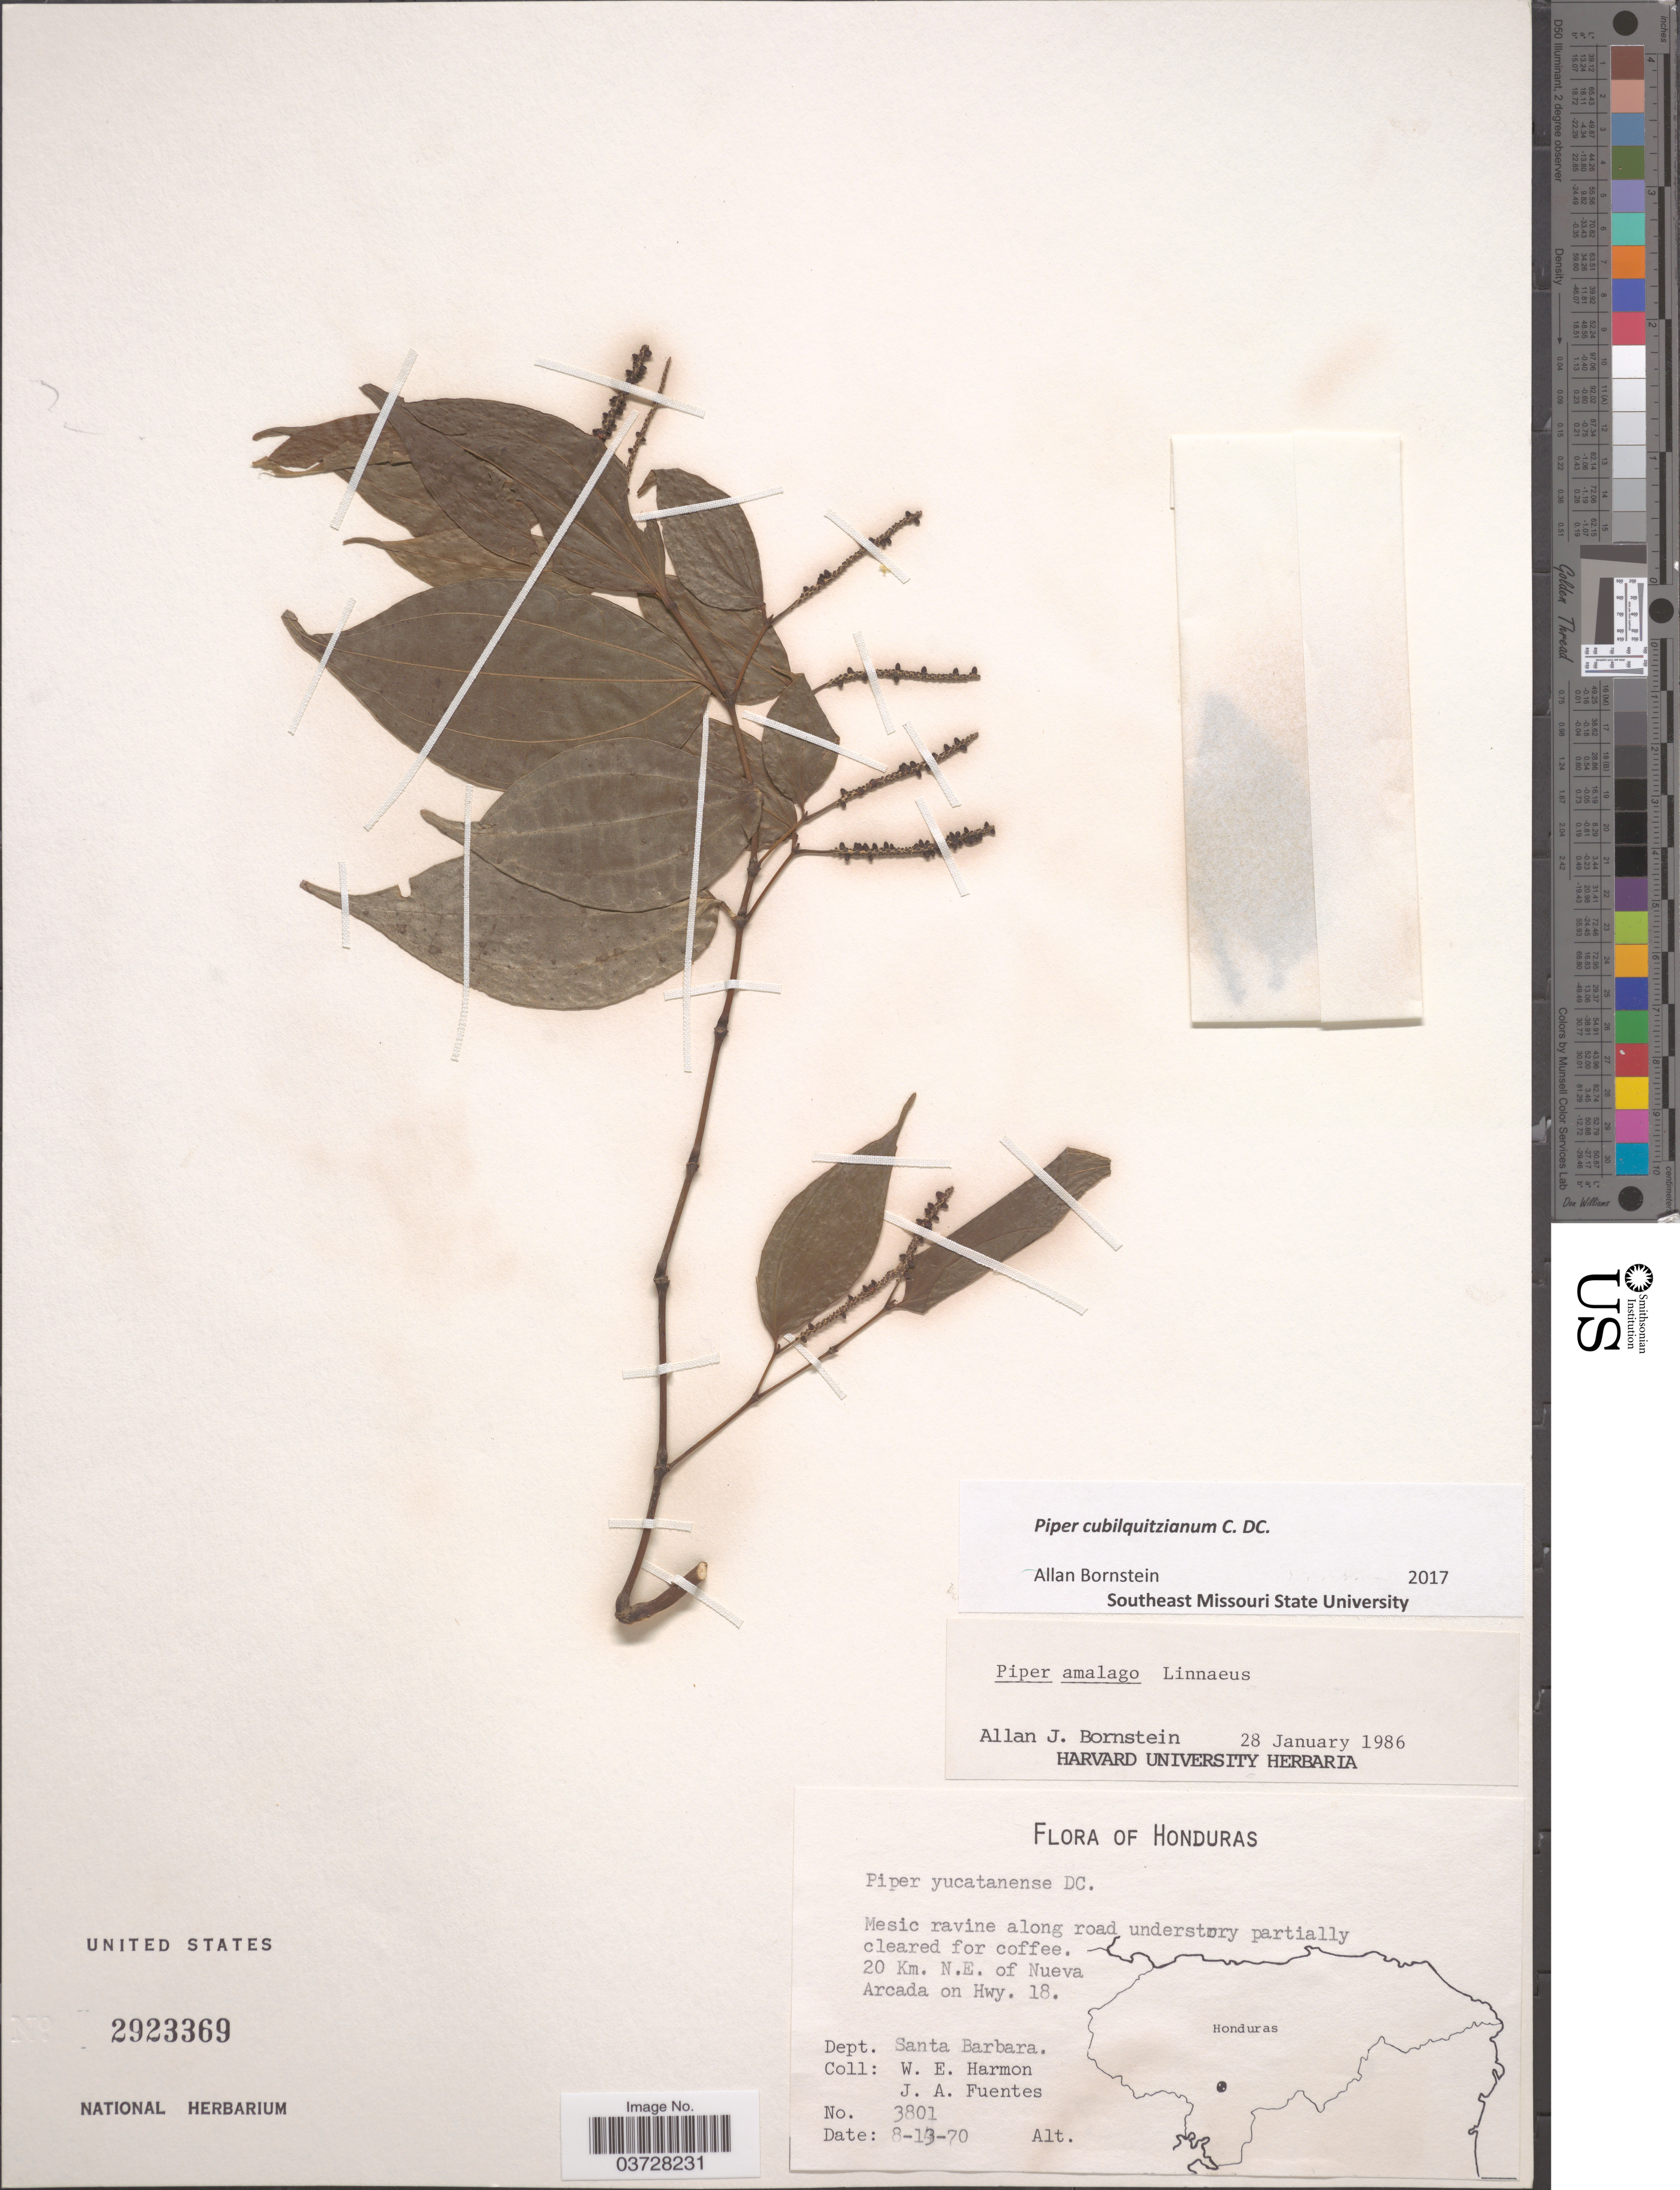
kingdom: Plantae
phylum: Tracheophyta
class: Magnoliopsida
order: Piperales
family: Piperaceae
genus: Piper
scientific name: Piper cubilquitzianum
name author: C. DC.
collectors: W. E. Harmon & J. Fuentes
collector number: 3801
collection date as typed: Transcribed d/m/y: 13/8/70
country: Honduras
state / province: Santa Barbara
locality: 20 km. N.E. of Nueva Arcadia on Hwy. 18. Dept. Santa Barbara.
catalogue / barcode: US 2923369